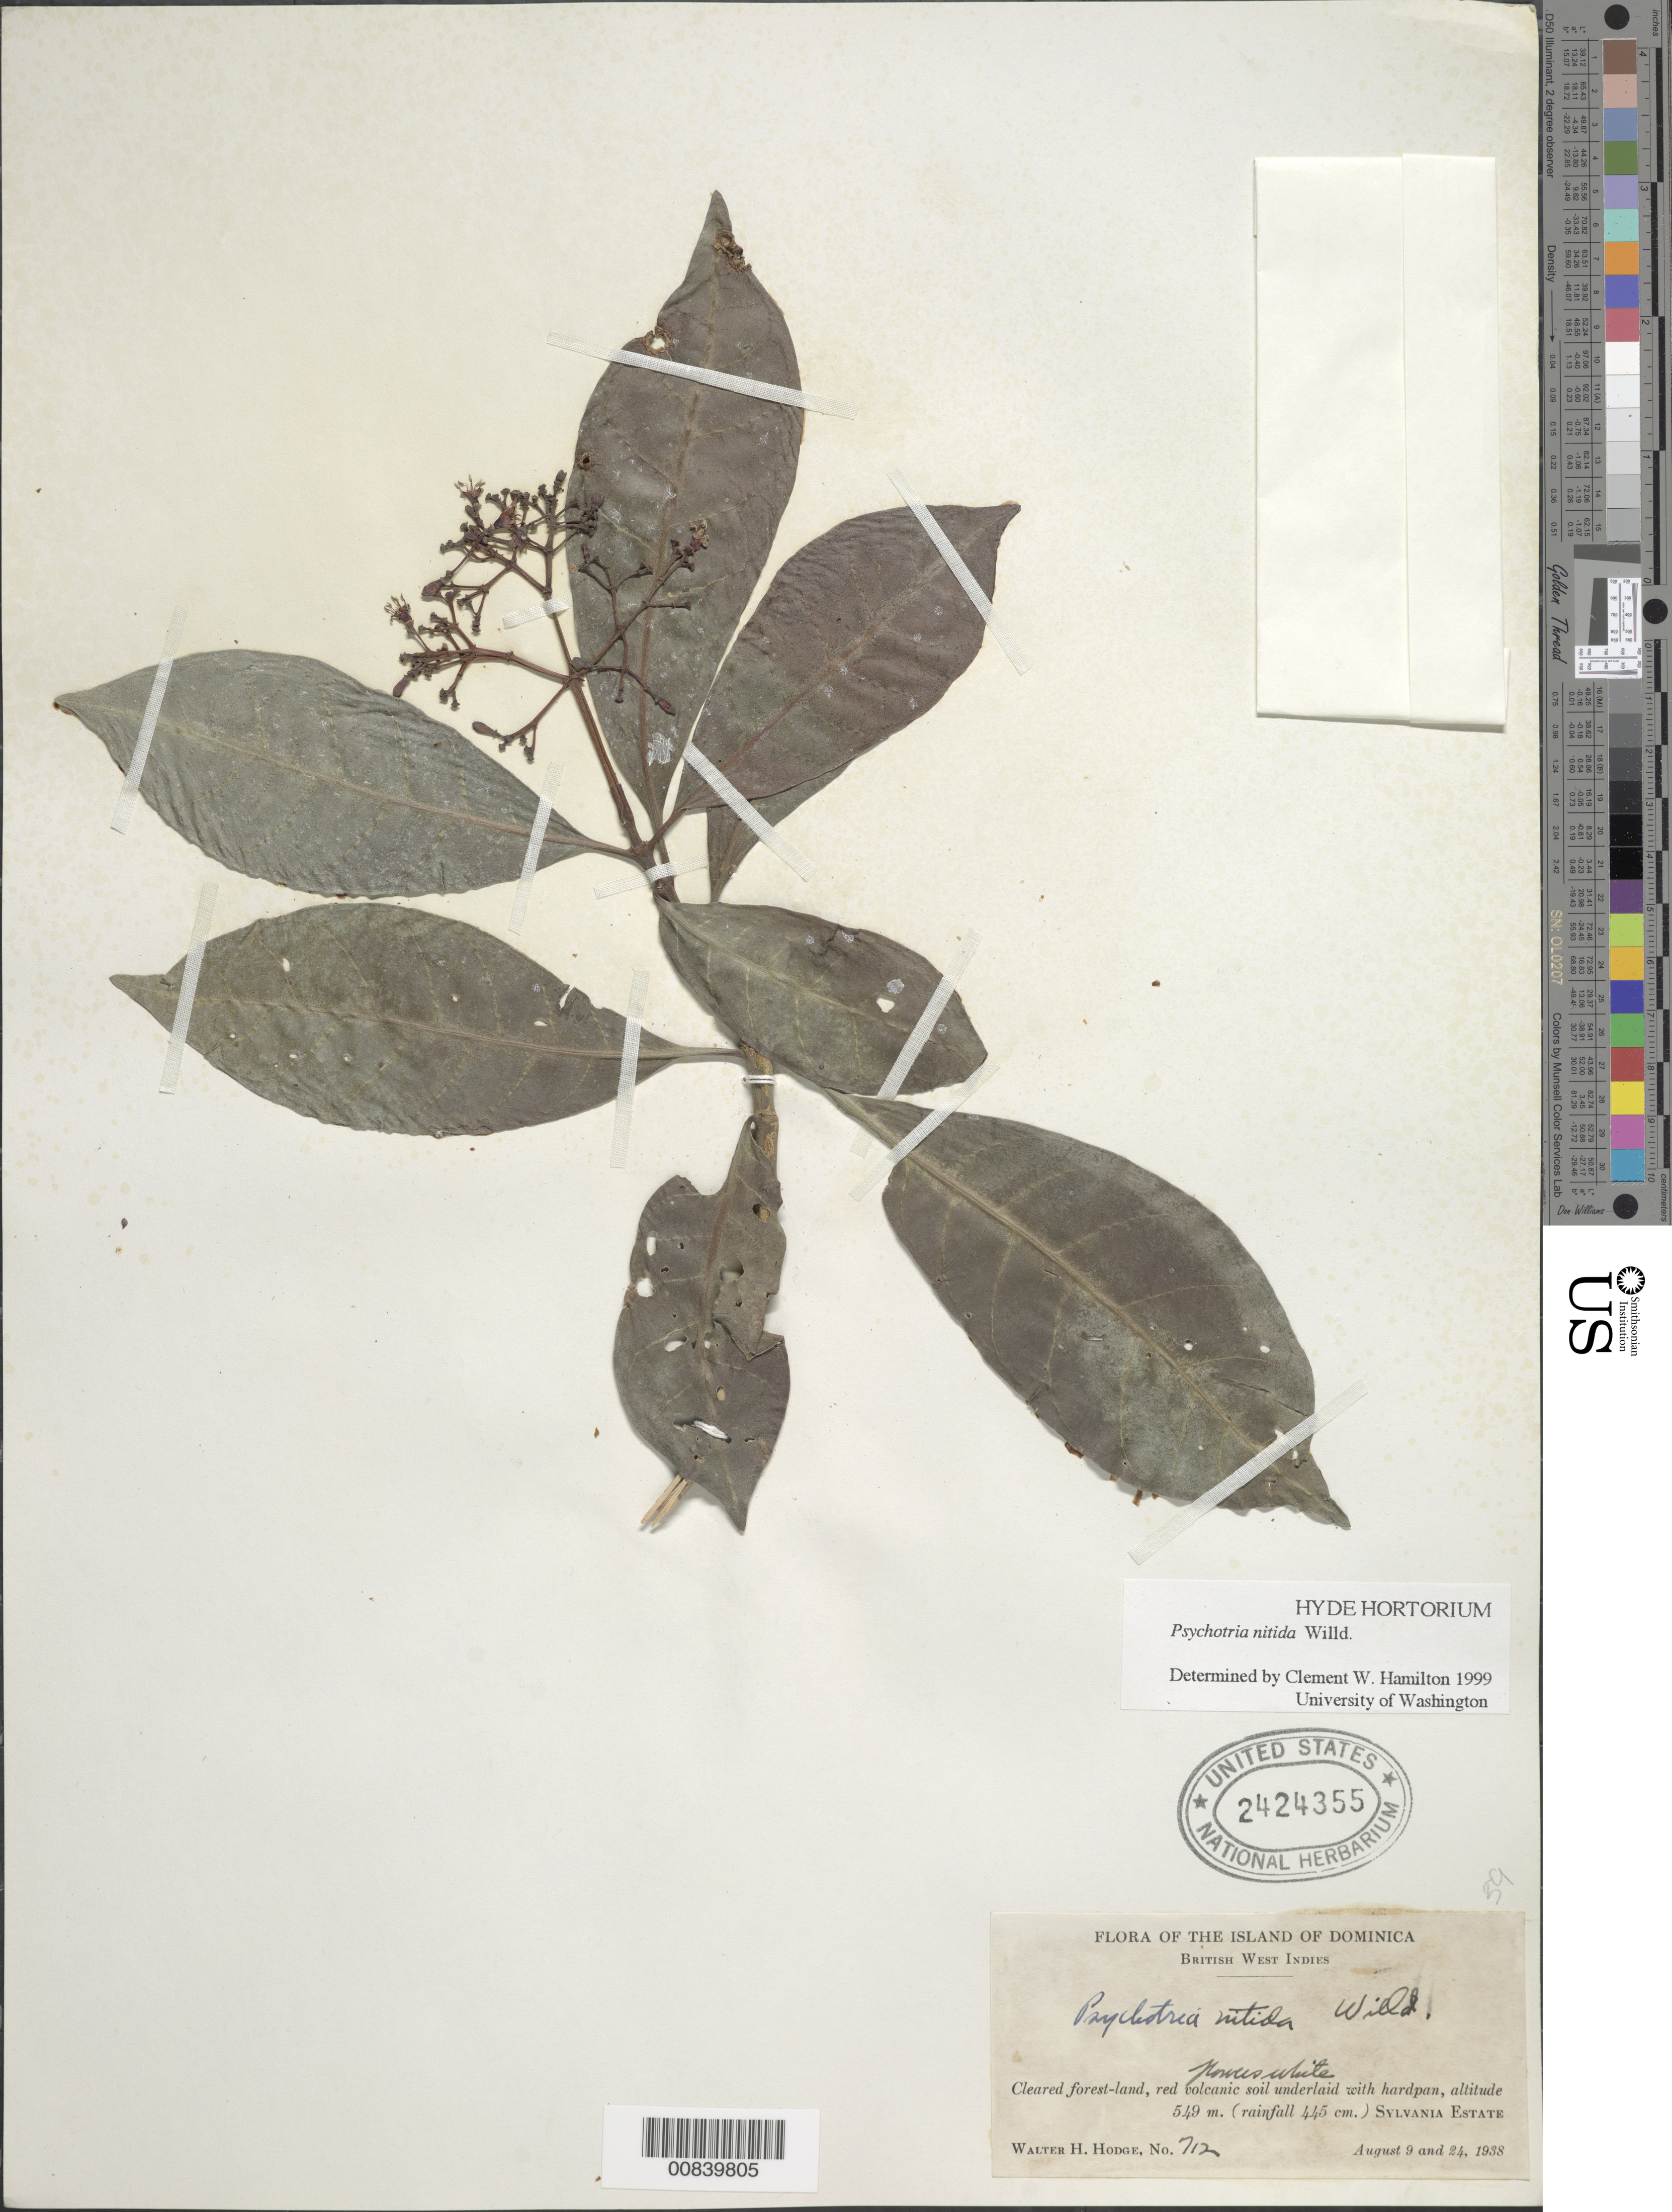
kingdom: Plantae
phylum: Tracheophyta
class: Magnoliopsida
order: Gentianales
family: Rubiaceae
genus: Psychotria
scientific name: Psychotria mapourioides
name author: DC.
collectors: W. Hodge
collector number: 712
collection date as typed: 09 Aug 1938 to 24 Aug 1938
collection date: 1938-08-09/1938-08-24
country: Dominica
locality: Sylvania Estate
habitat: Cleared forest-land, red volcanic soil underlain with hardpan (rainfall 445 cm)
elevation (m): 549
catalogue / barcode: US 2424355